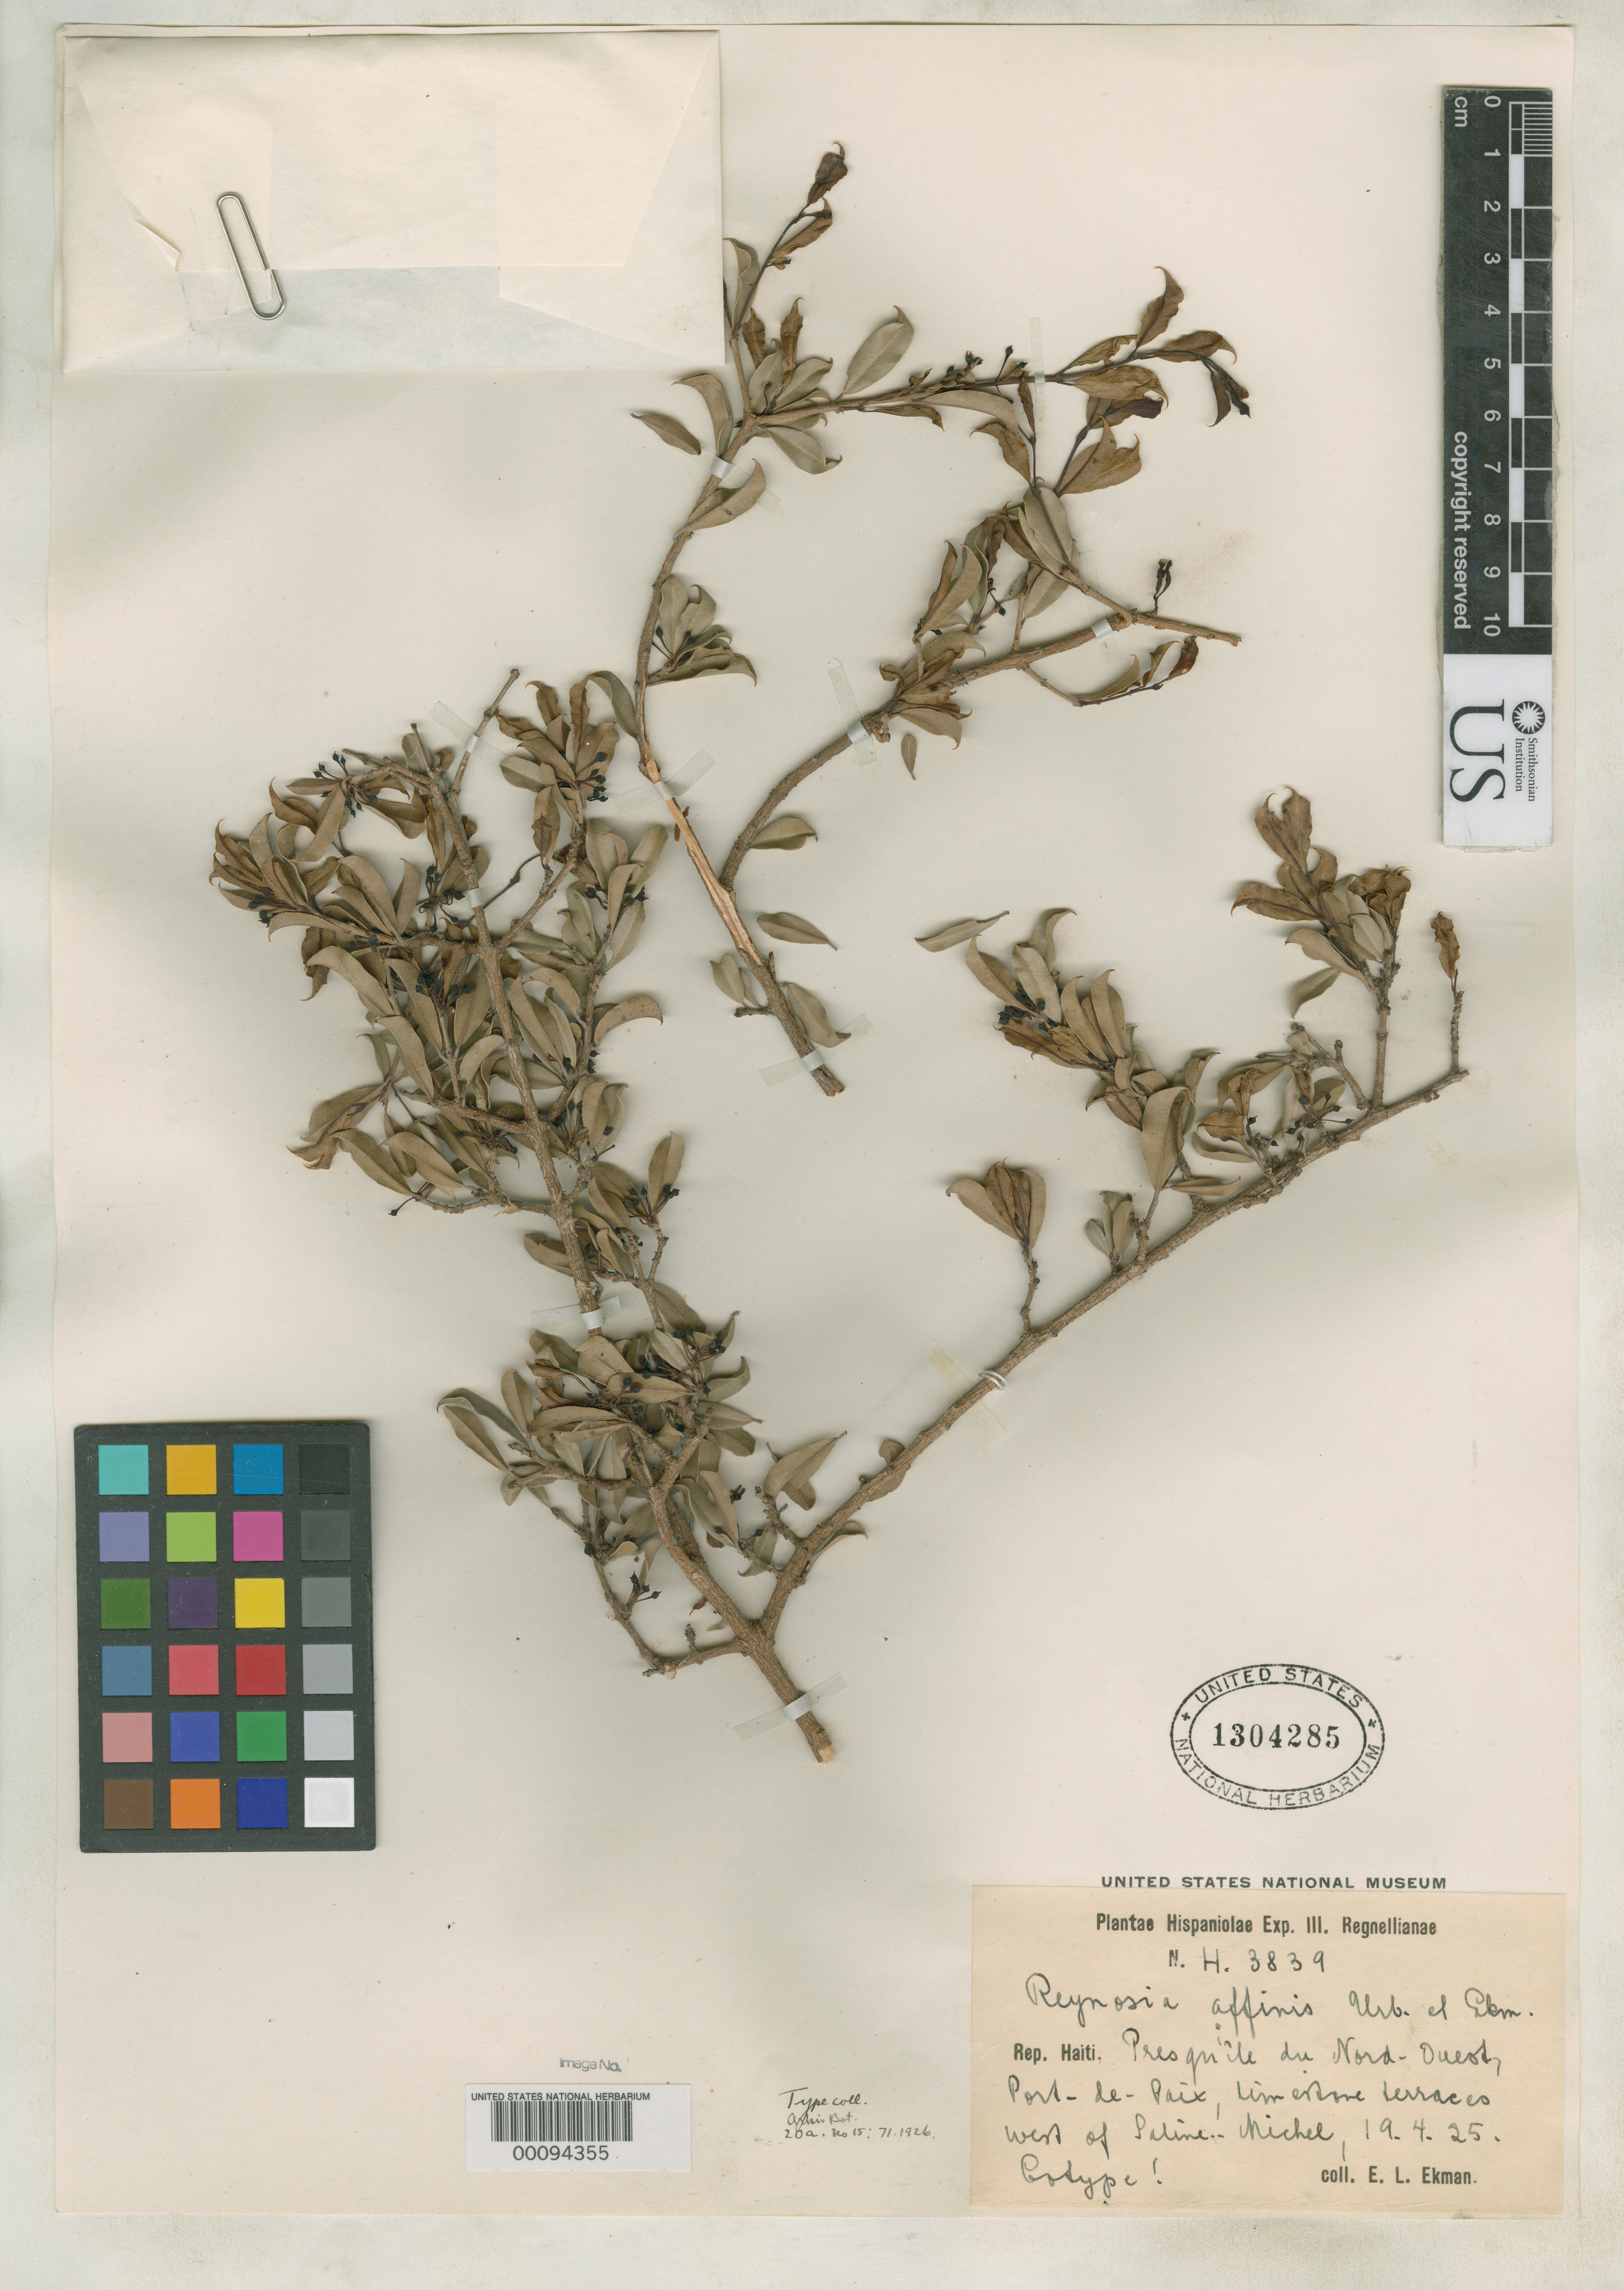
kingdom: Plantae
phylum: Tracheophyta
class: Magnoliopsida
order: Rosales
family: Rhamnaceae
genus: Reynosia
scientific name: Reynosia affinis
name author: Urb. & Ekman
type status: Isotype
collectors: E. L. Ekman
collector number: H 3839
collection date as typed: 19 Jul 1924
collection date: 1924-07-19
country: Haiti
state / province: Nord-Ouest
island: Hispaniola Island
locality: Prope Port-de-Paix, prope Saline Michel.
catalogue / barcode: US 1304285